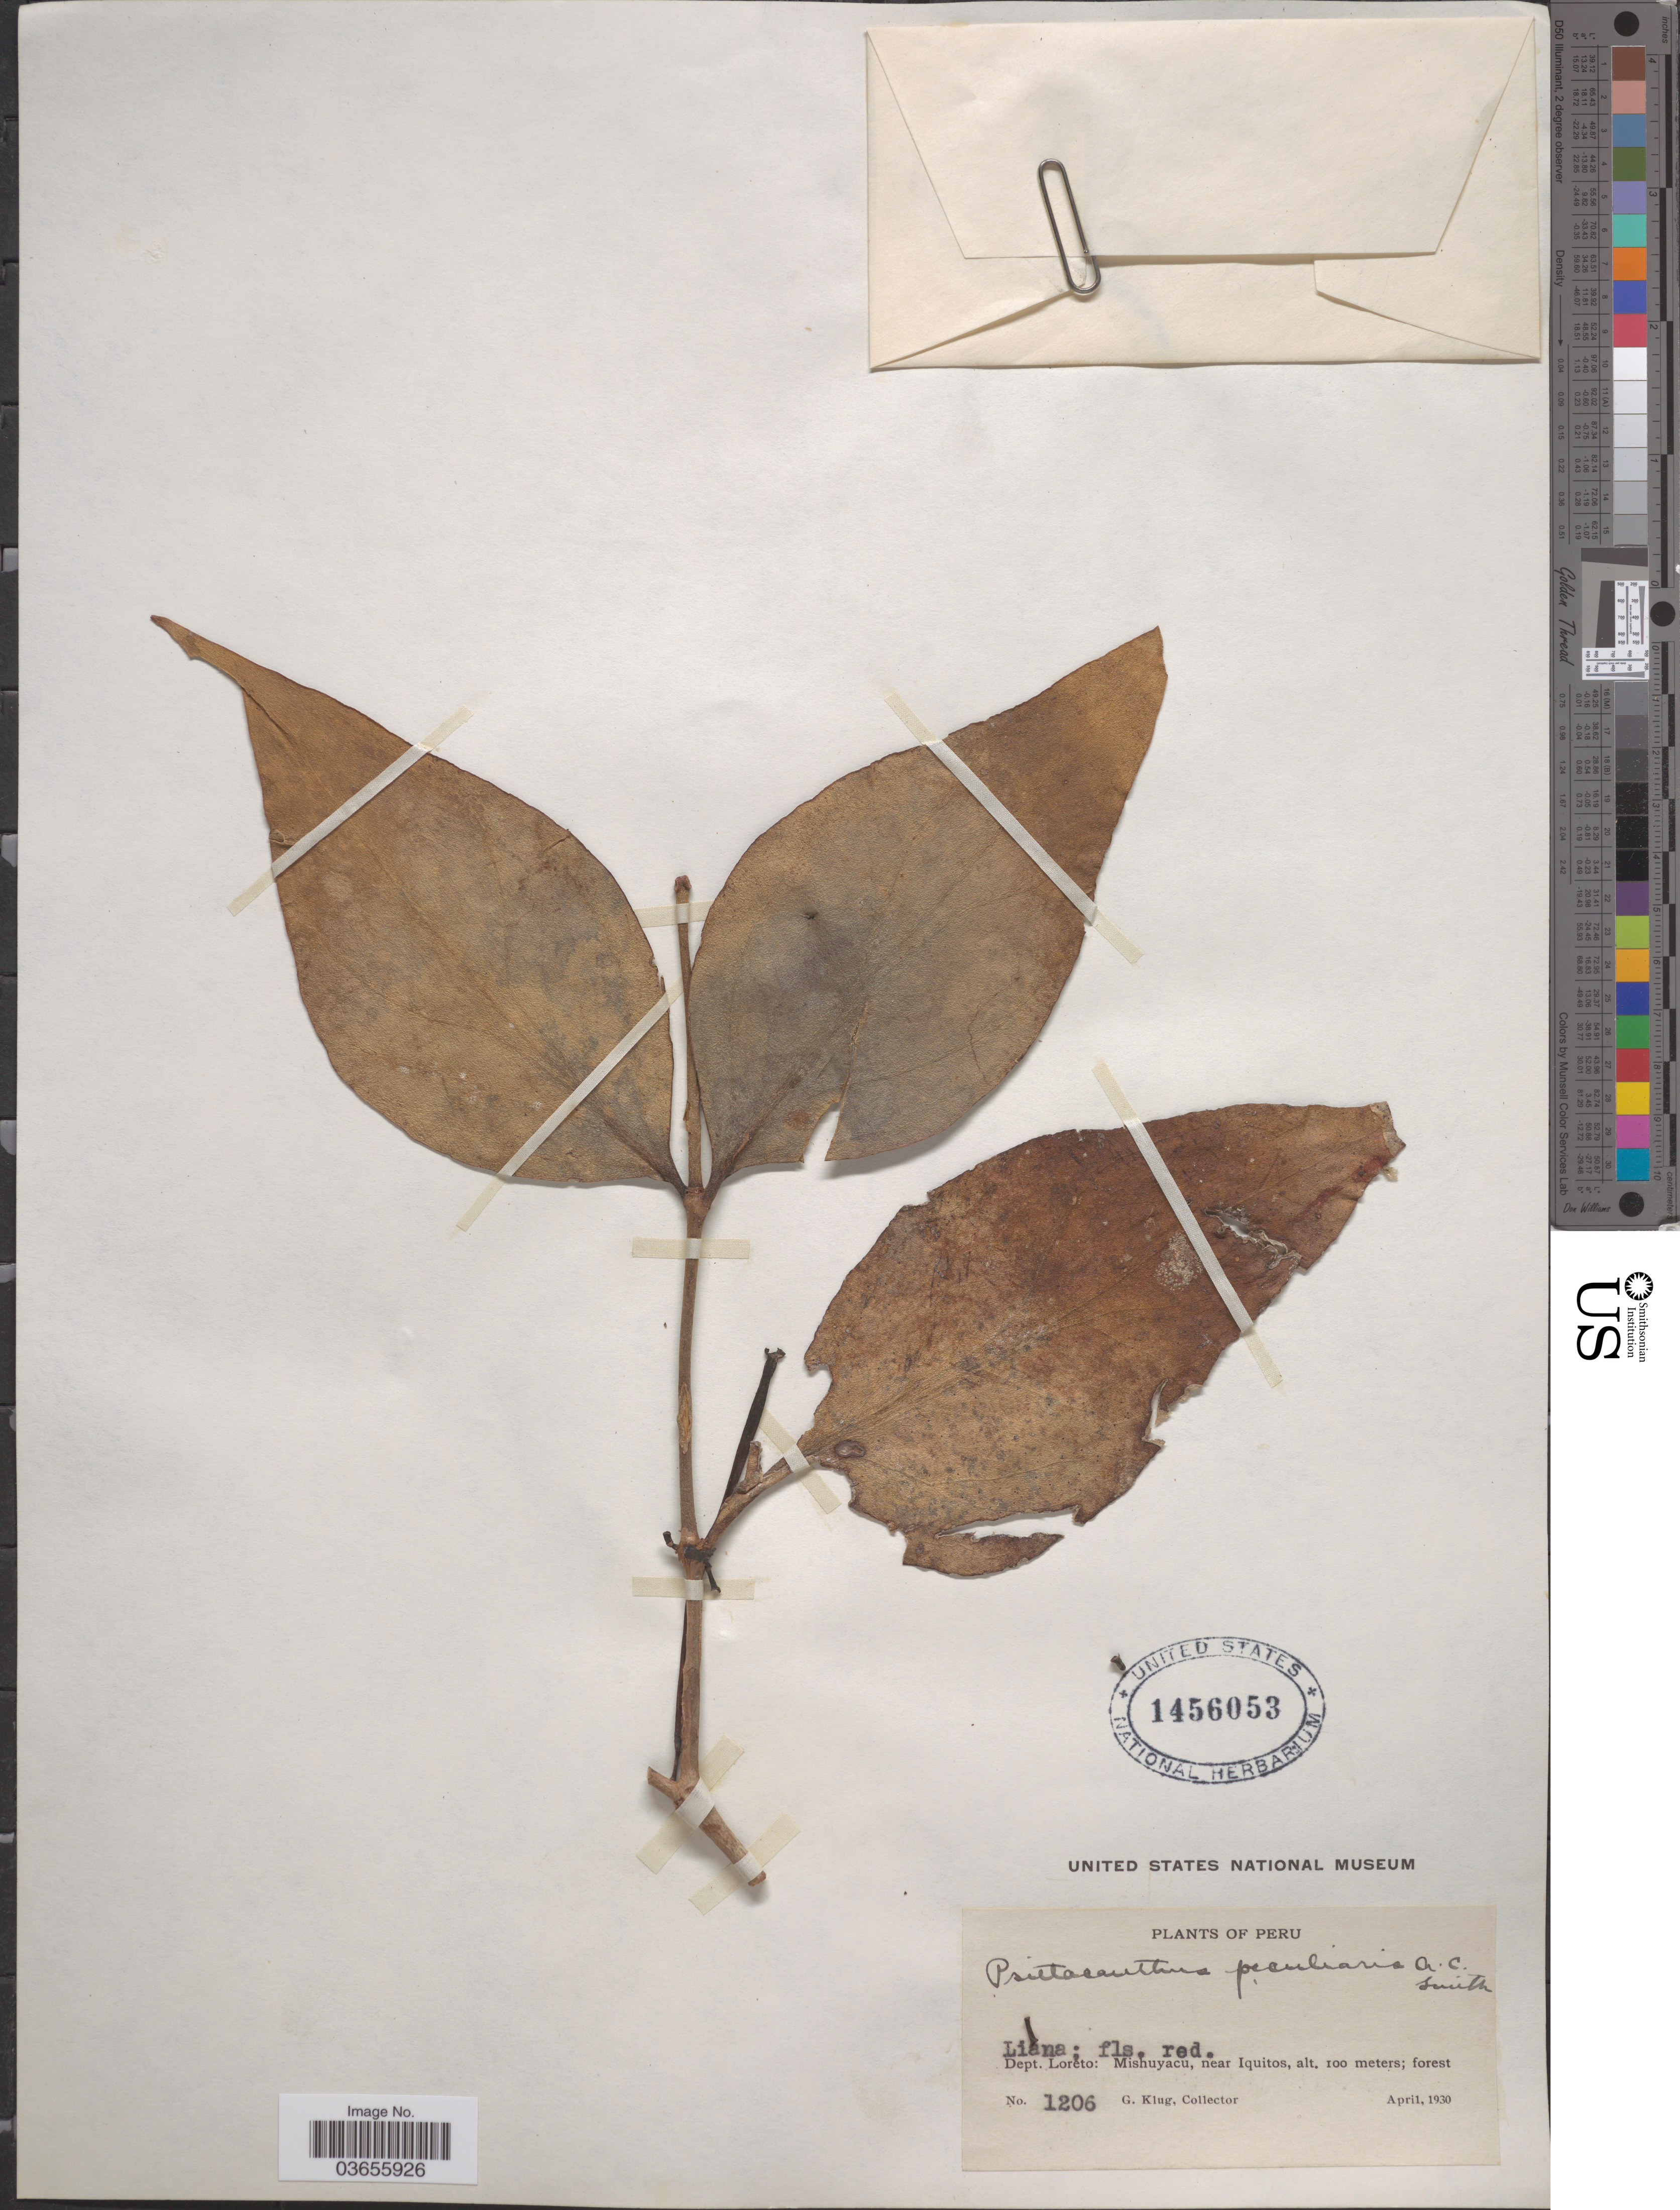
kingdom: Plantae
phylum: Tracheophyta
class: Magnoliopsida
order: Santalales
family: Loranthaceae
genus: Psittacanthus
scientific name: Psittacanthus peculiaris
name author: A.C. Sm.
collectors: G. Klug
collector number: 1206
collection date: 1930-04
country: Peru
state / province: Loreto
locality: Dept. Loreto: Mishuyacu, near Iquitos.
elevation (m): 100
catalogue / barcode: US 1456053